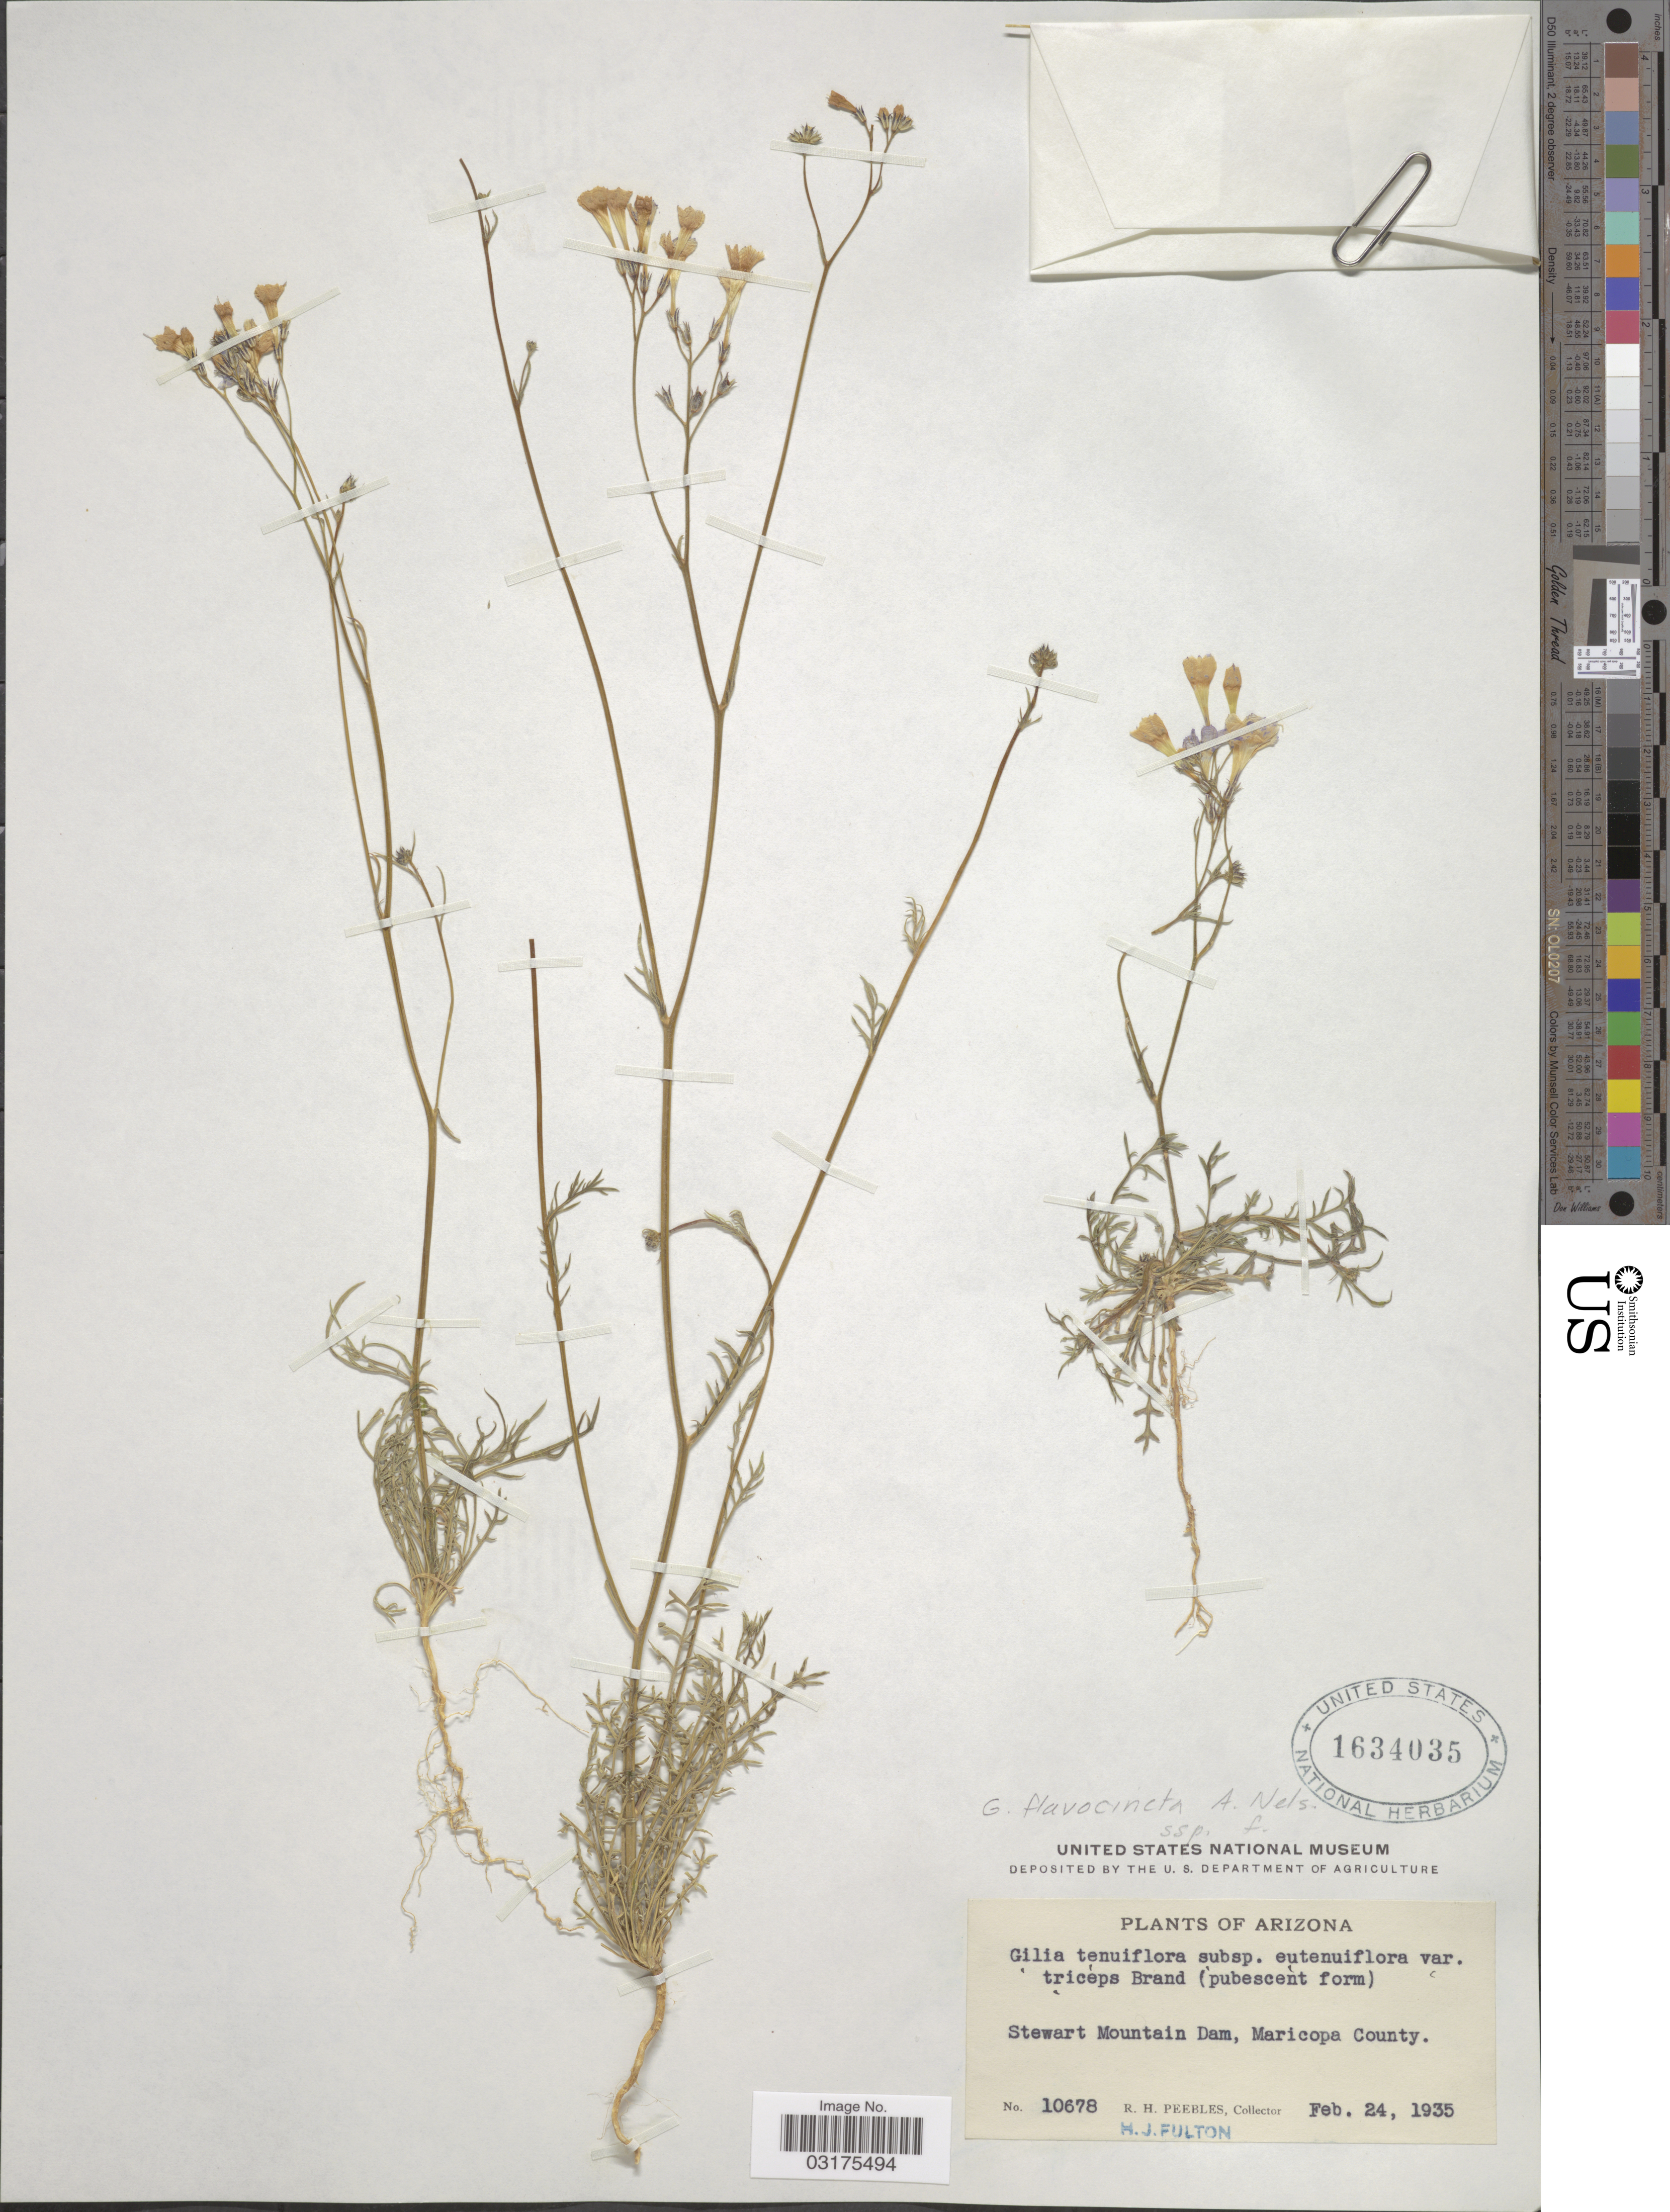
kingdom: Plantae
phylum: Tracheophyta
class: Magnoliopsida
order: Ericales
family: Polemoniaceae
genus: Gilia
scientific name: Gilia flavocincta subsp. flavocincta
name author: A. Nelson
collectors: R. H. Peebles & E. G. Smith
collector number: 10678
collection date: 1935-02-24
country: United States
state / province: Arizona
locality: Stewart Mountain Dam, Maricopa County.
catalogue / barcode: US 1634035